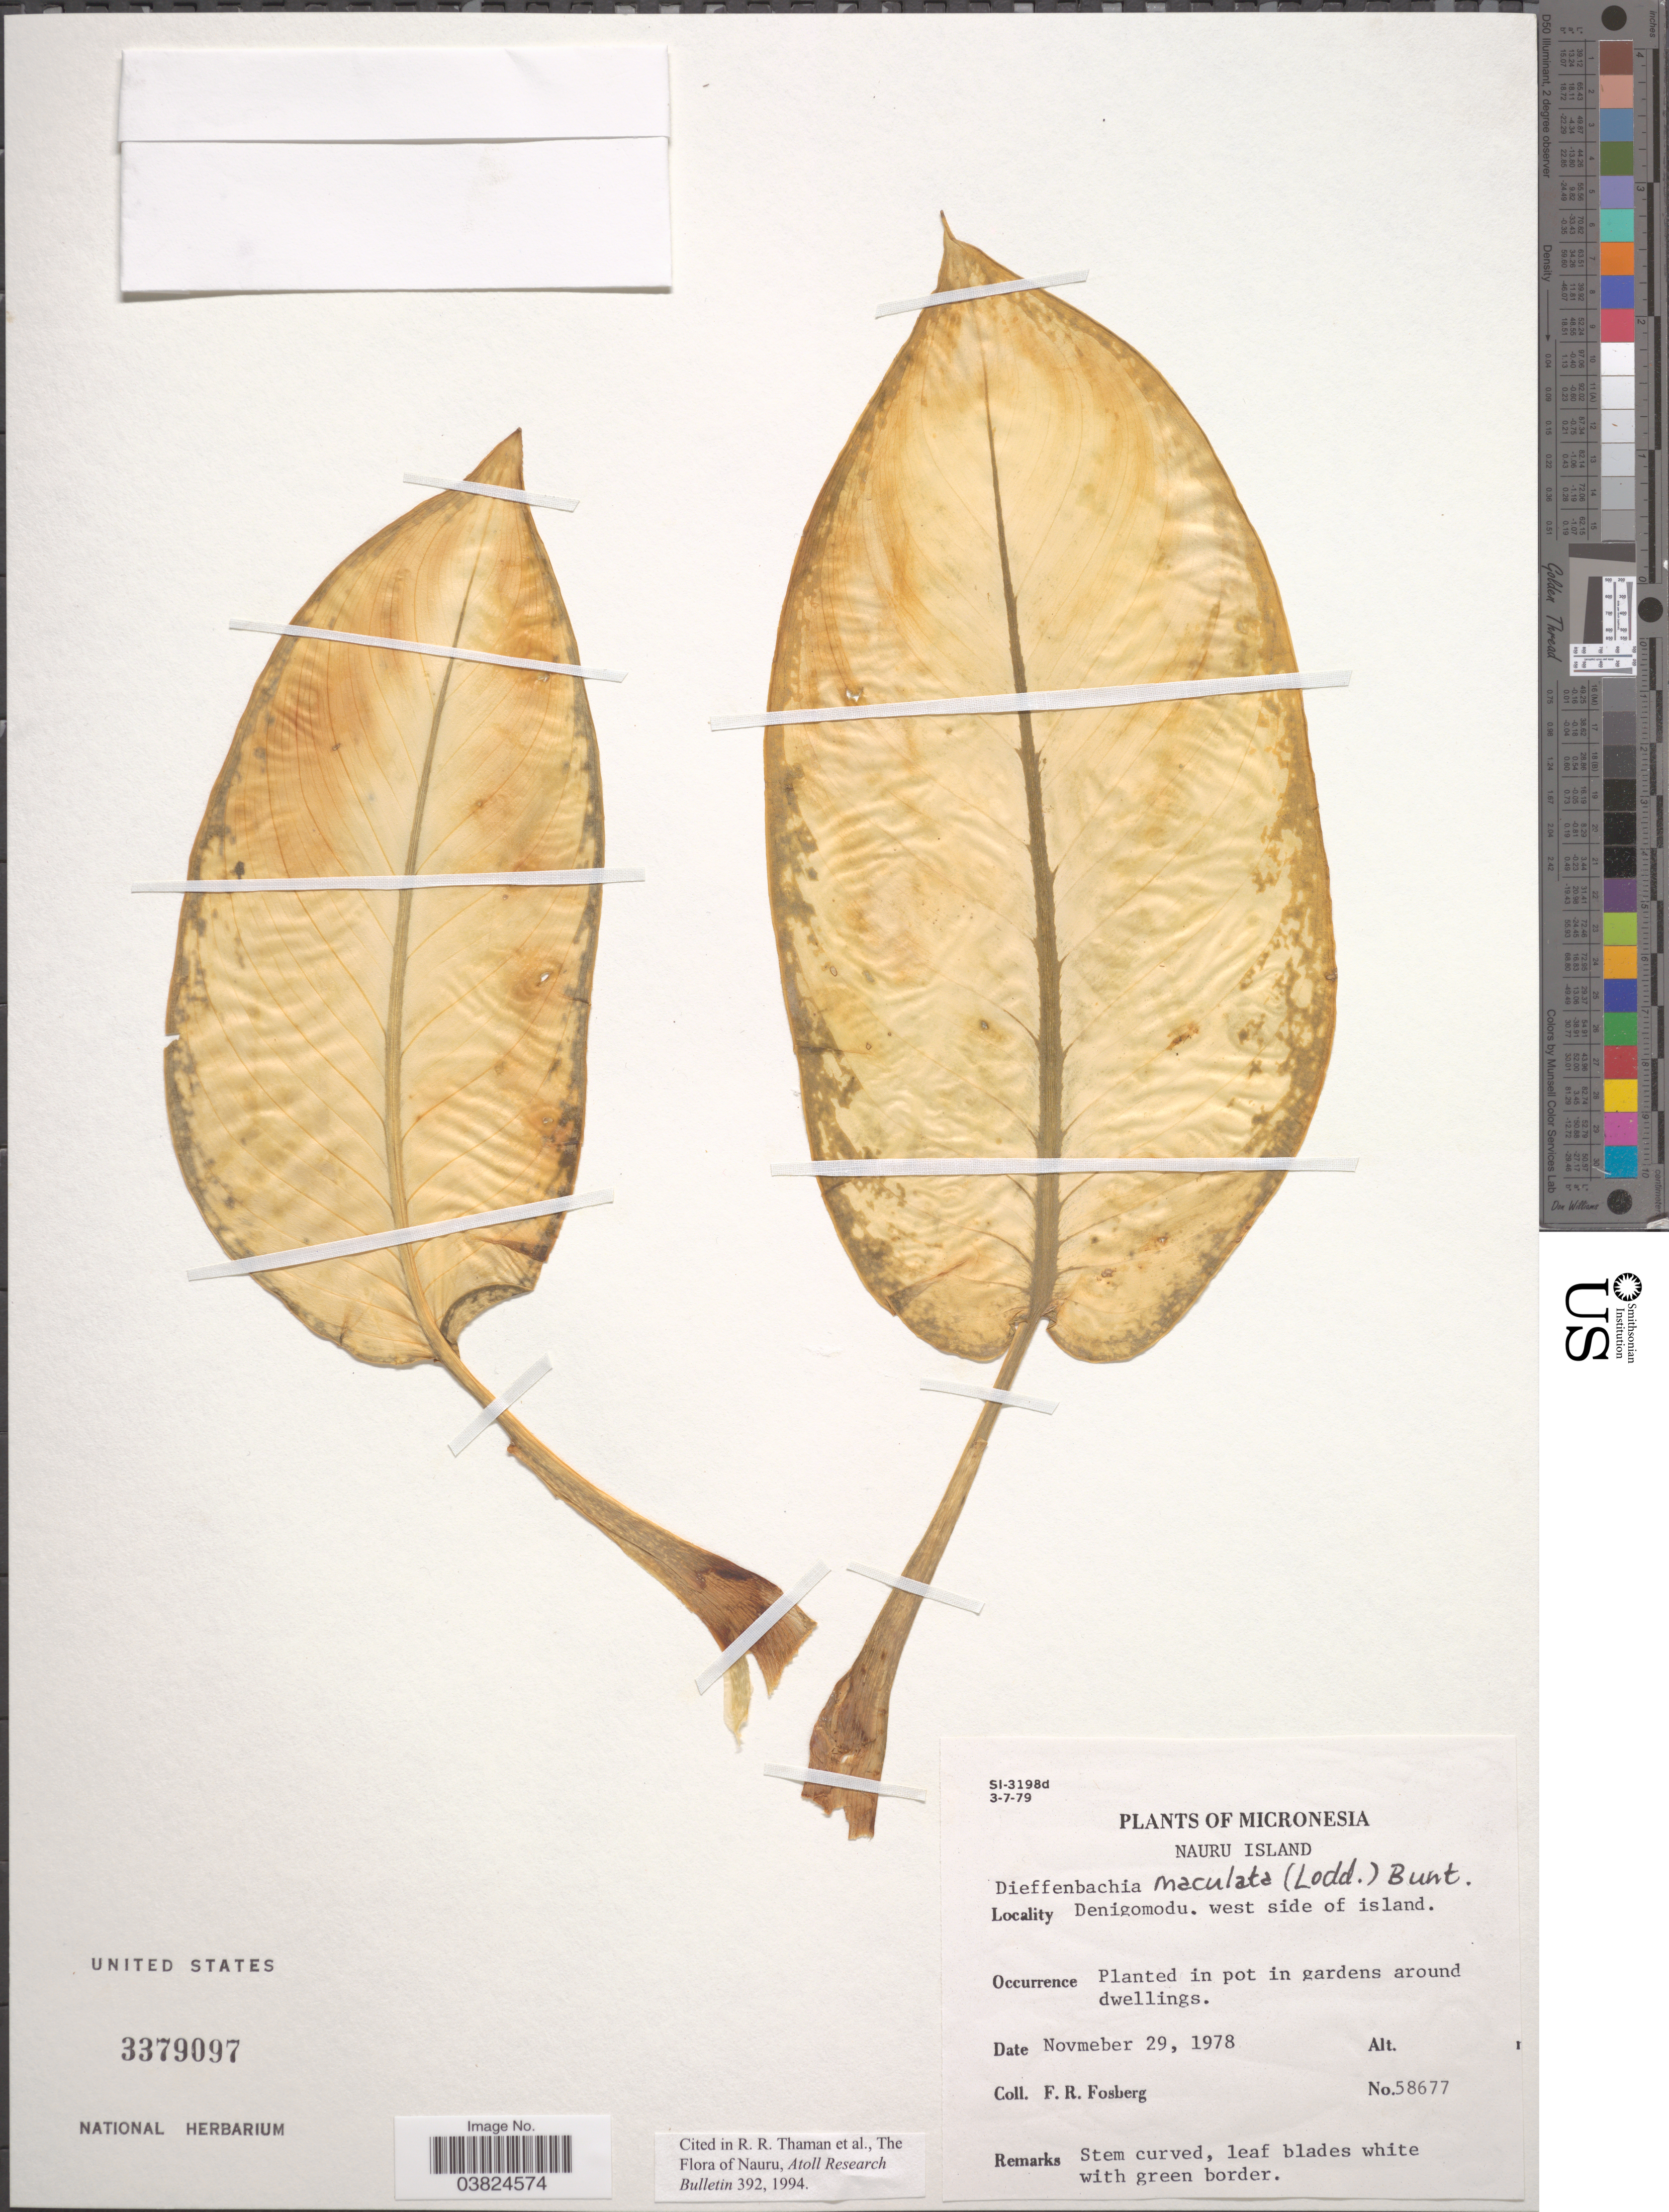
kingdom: Plantae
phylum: Tracheophyta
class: Liliopsida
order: Alismatales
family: Araceae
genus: Dieffenbachia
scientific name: Dieffenbachia seguine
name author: (Jacq.) Schott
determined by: Wagner, W. L., (BOT), Smithsonian Institution - National Museum of Natural History (UNITED STATES)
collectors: F. R. Fosberg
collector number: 58677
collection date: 1978-11-29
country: Nauru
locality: Micronesia. Nauru Islands. Denigmodu. West side of island.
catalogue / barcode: US 3379097